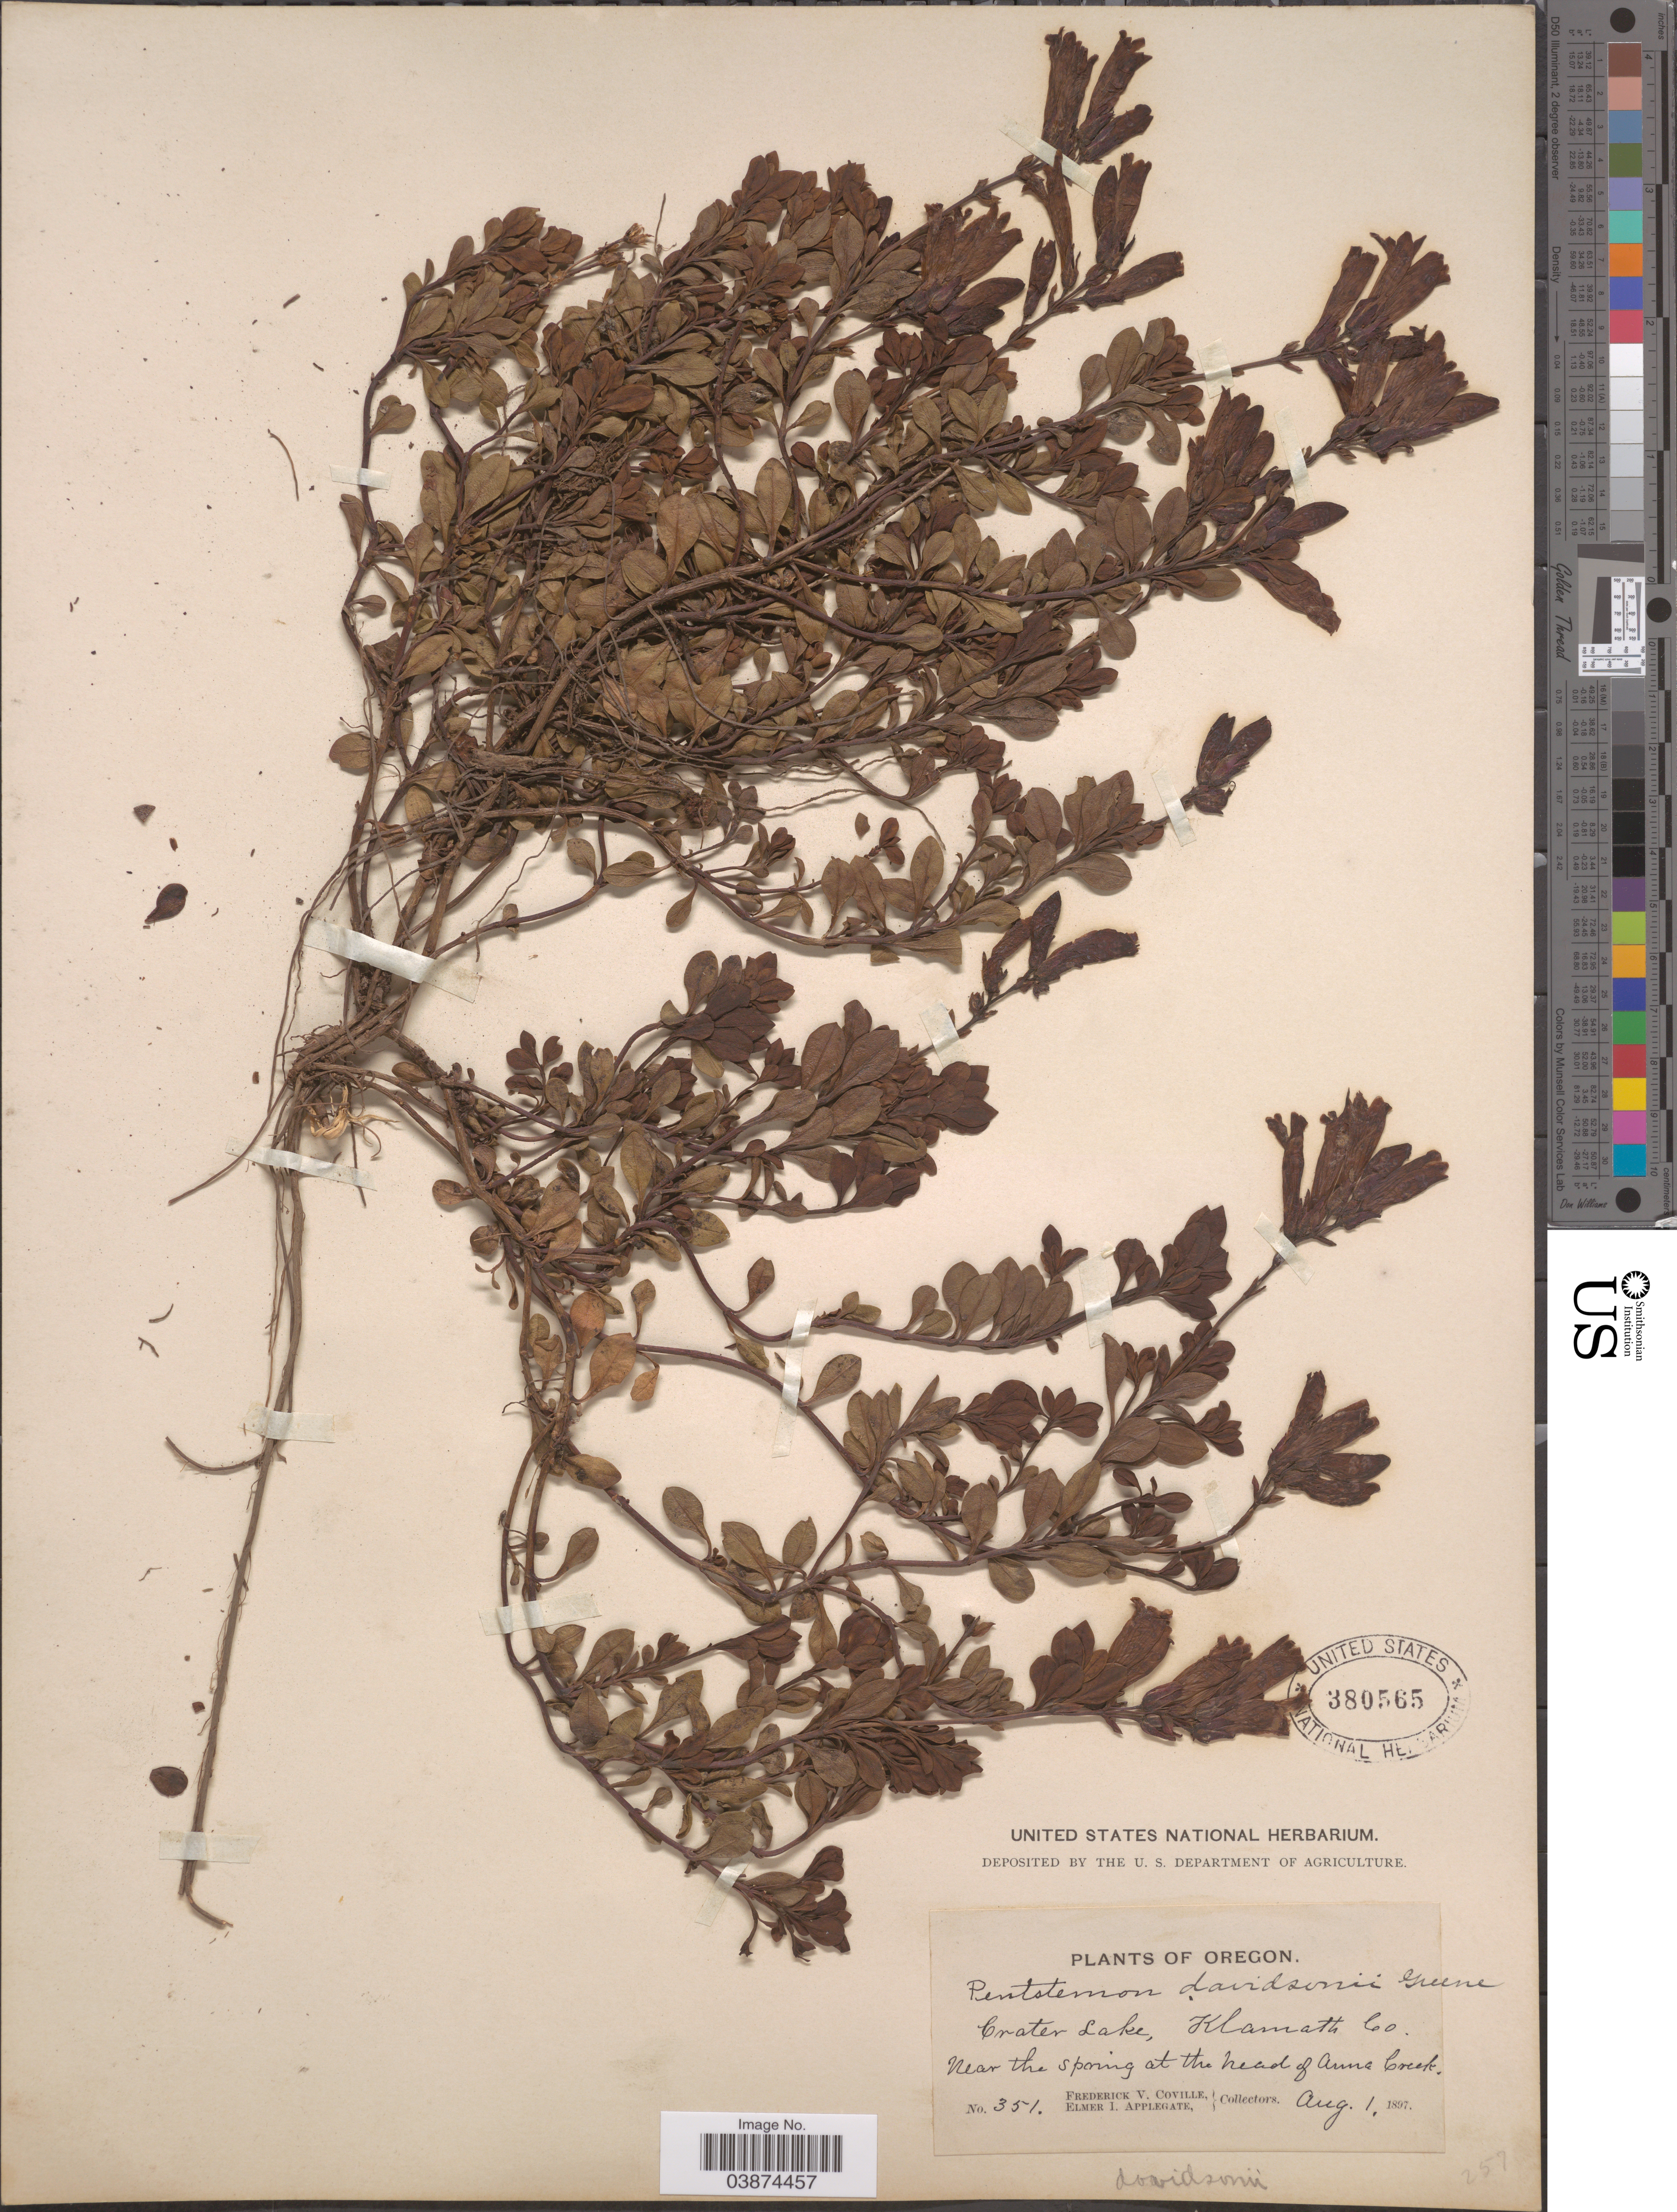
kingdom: Plantae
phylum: Tracheophyta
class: Magnoliopsida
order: Lamiales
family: Plantaginaceae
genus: Penstemon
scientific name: Penstemon davidsonii var. menziesii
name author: (D.D. Keck) Cronquist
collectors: F. V. Coville & E. I. Applegate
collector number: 351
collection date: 1897-08-01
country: United States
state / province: Oregon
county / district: Klamath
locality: Crater Lake, Klamath Co. Near the spring at the head of Anna Creek.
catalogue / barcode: US 380565